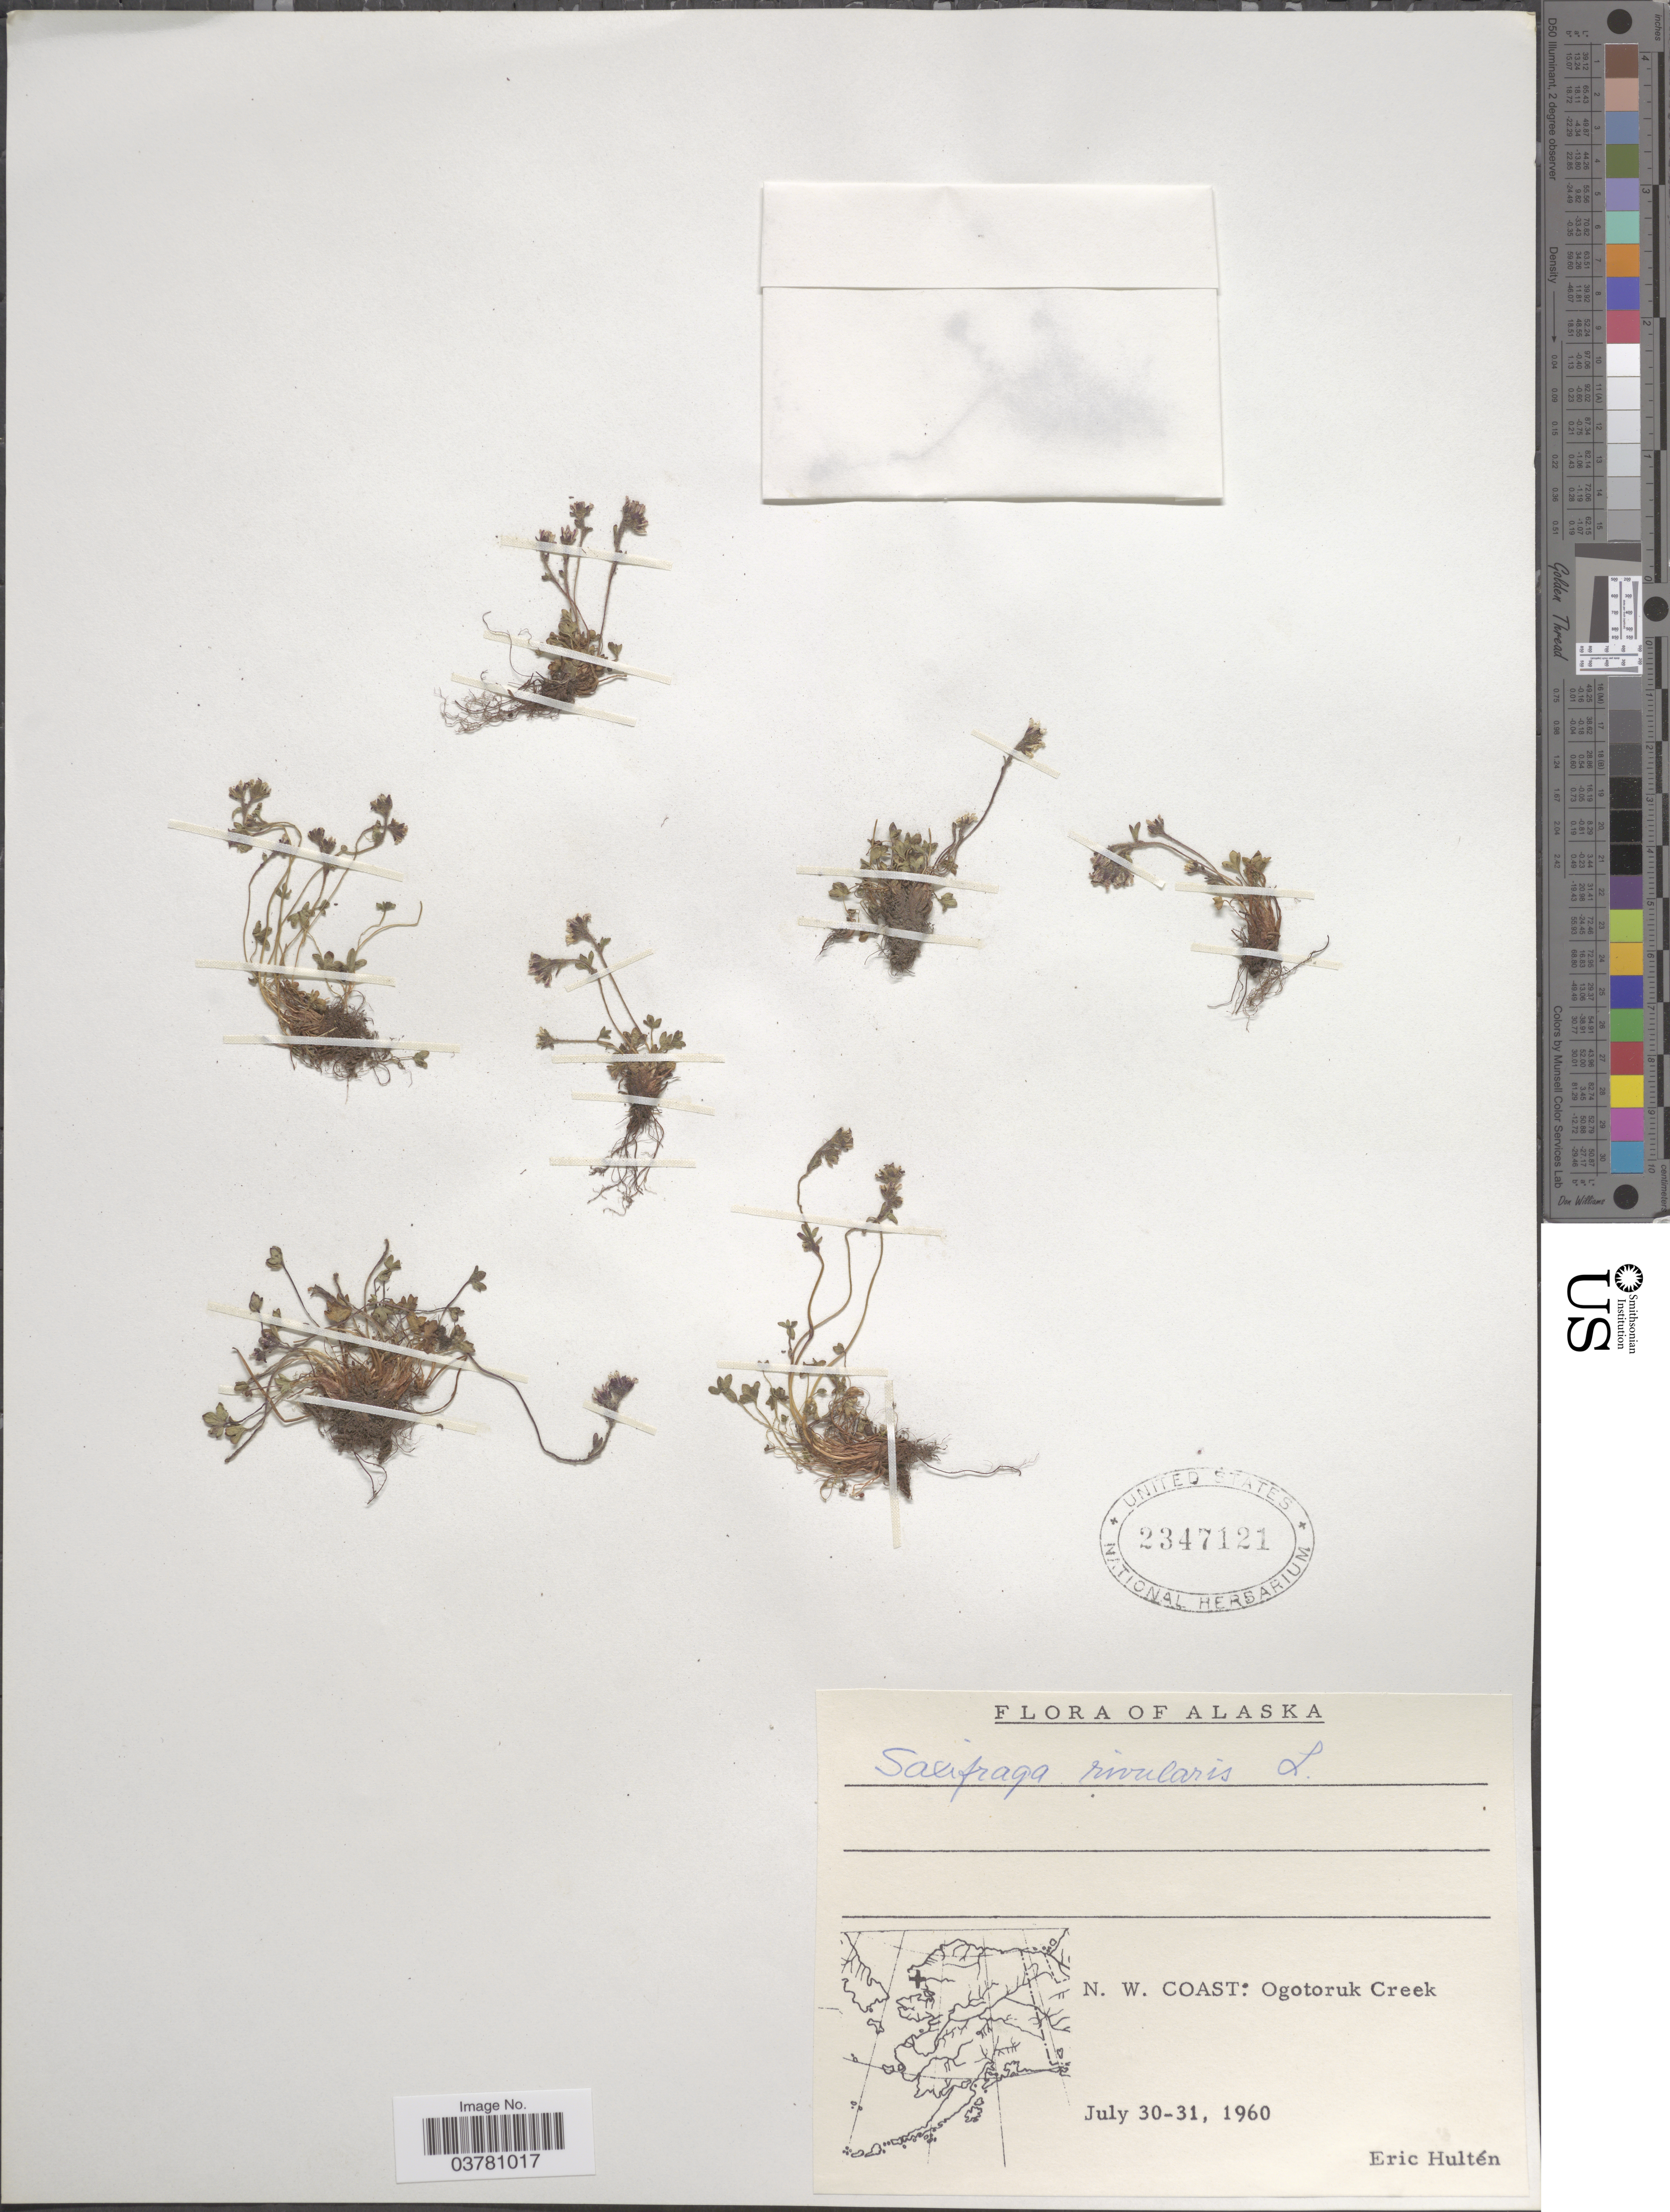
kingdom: Plantae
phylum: Tracheophyta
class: Magnoliopsida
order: Saxifragales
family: Saxifragaceae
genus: Saxifraga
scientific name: Saxifraga rivularis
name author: L.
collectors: E. G. Hultén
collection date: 1960-07-30/1960-07-31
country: United States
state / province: Alaska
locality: N. W. Coast: Ogotoruk Creek.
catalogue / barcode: US 2347121